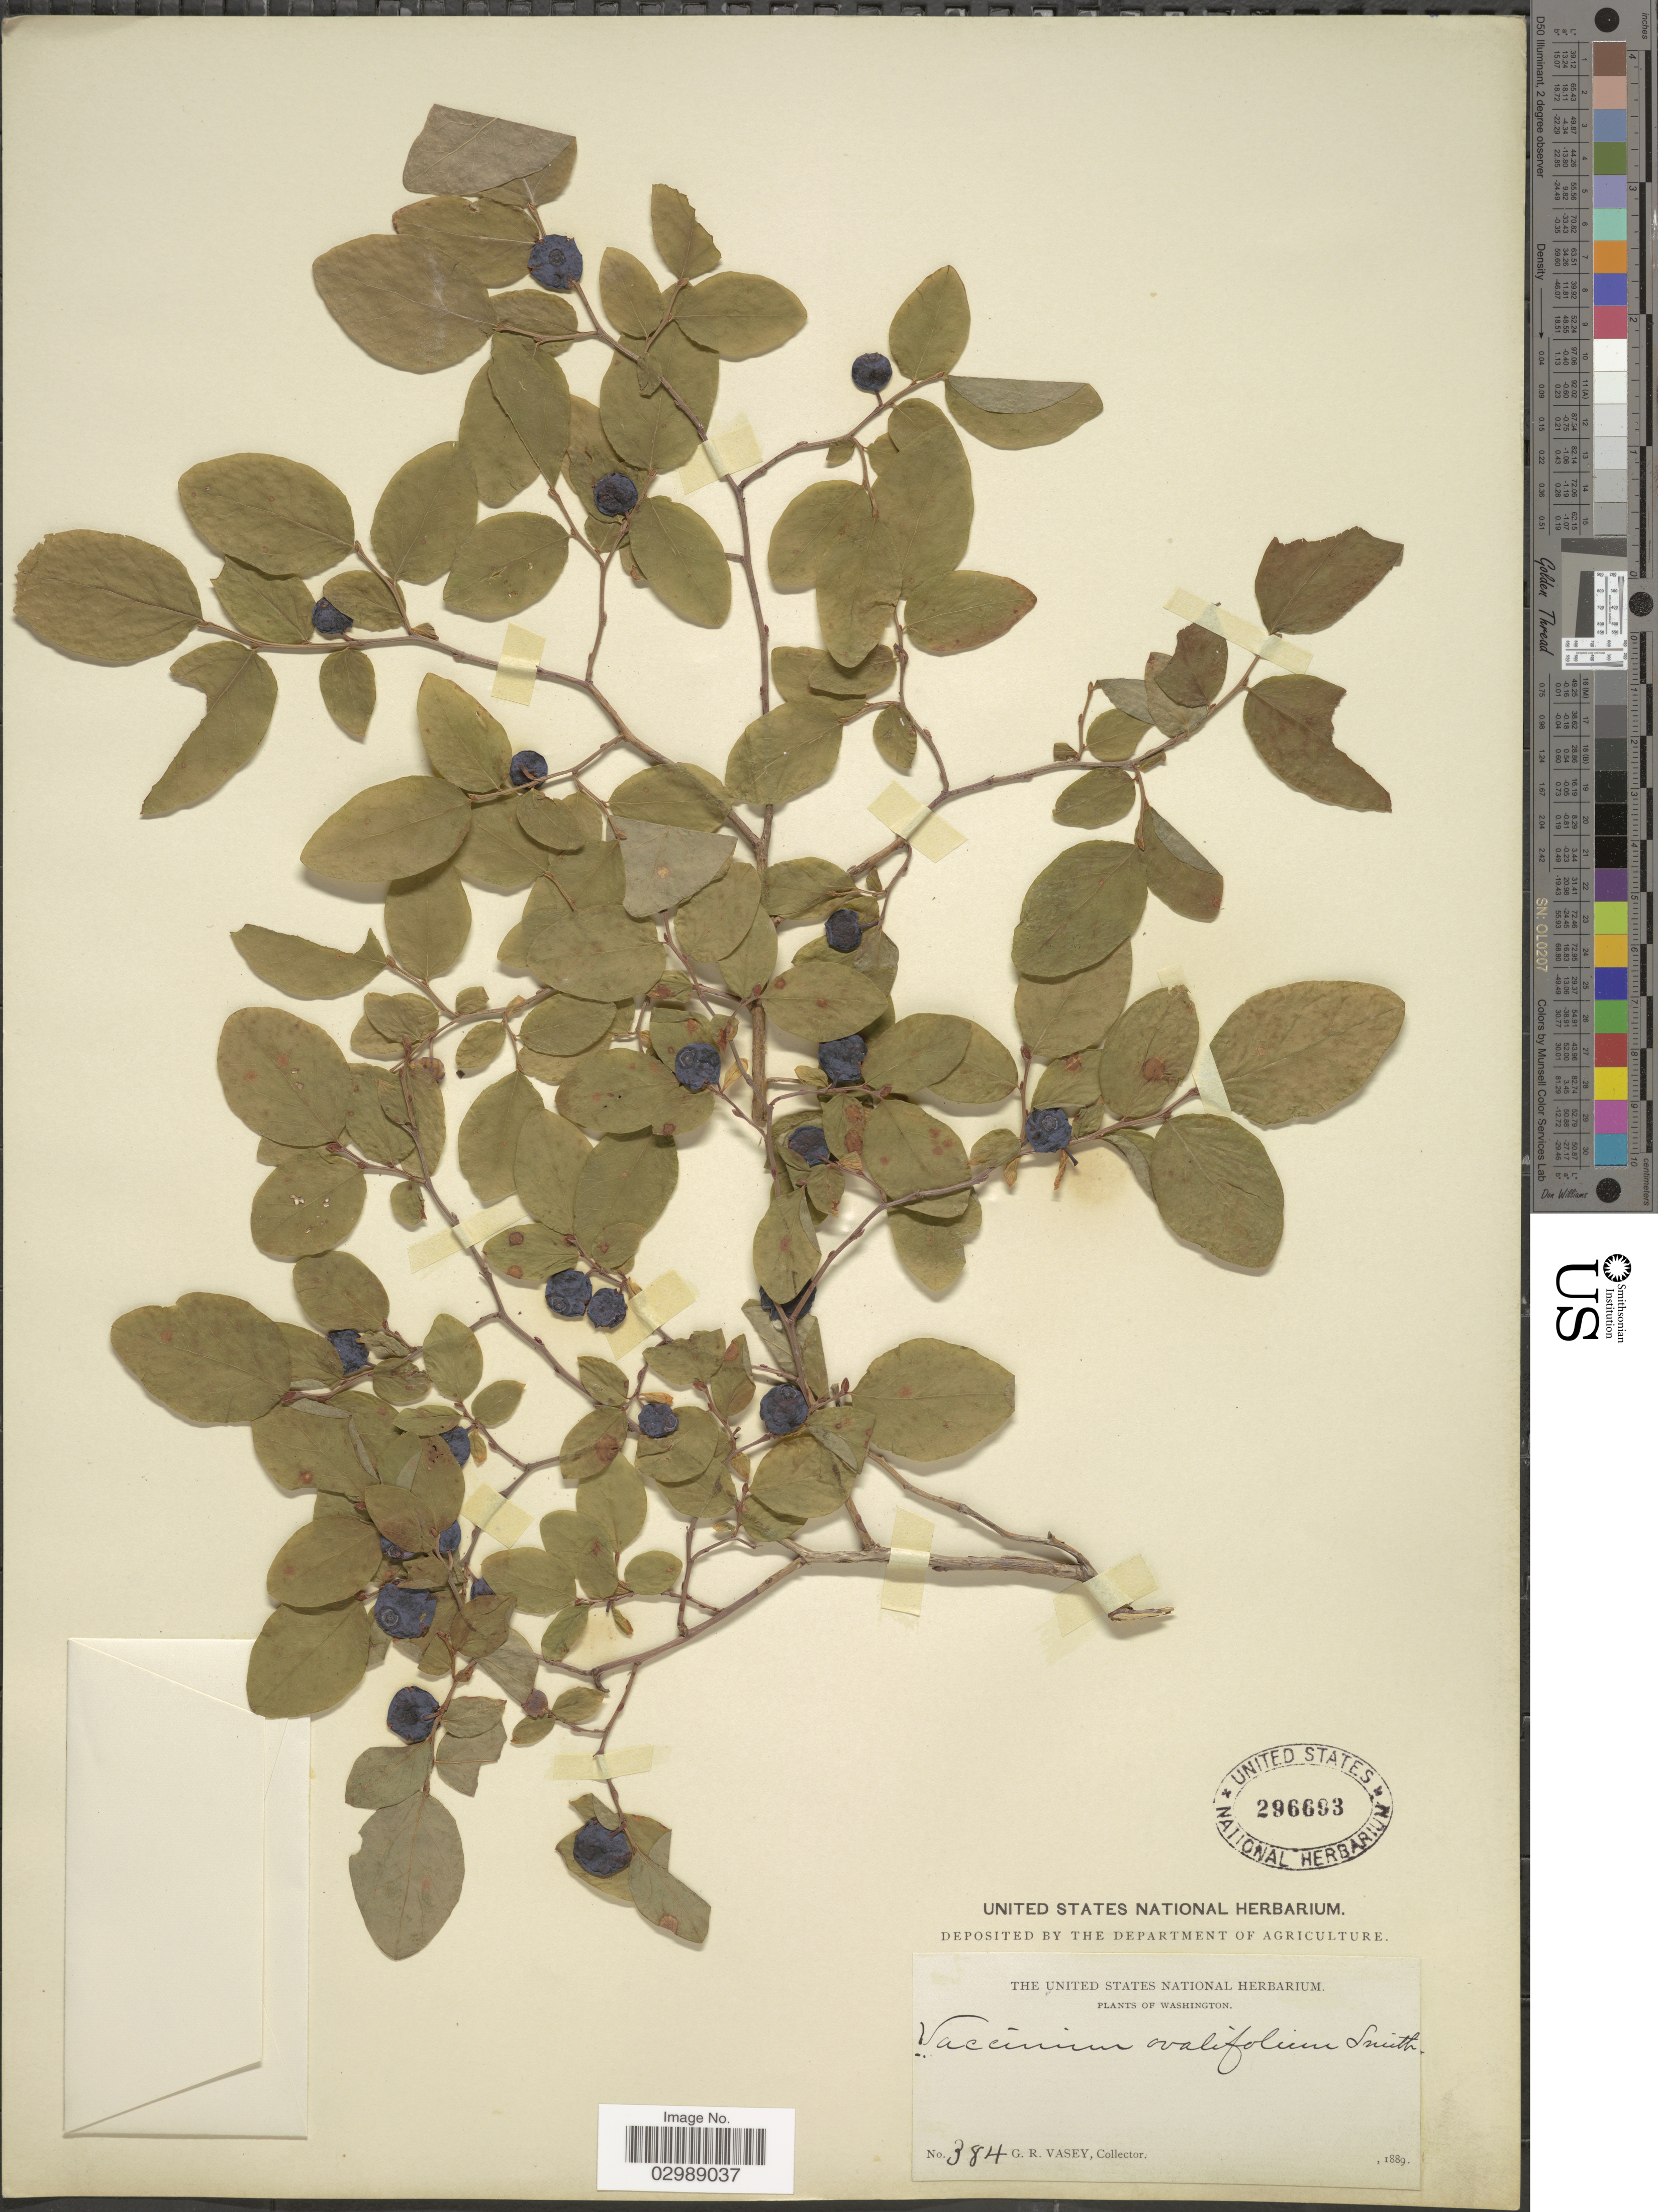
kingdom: Plantae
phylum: Tracheophyta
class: Magnoliopsida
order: Ericales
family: Ericaceae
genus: Vaccinium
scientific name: Vaccinium ovalifolium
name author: Sm.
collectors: G. R. Vasey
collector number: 384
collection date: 1889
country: United States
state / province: Washington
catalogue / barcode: US 296693